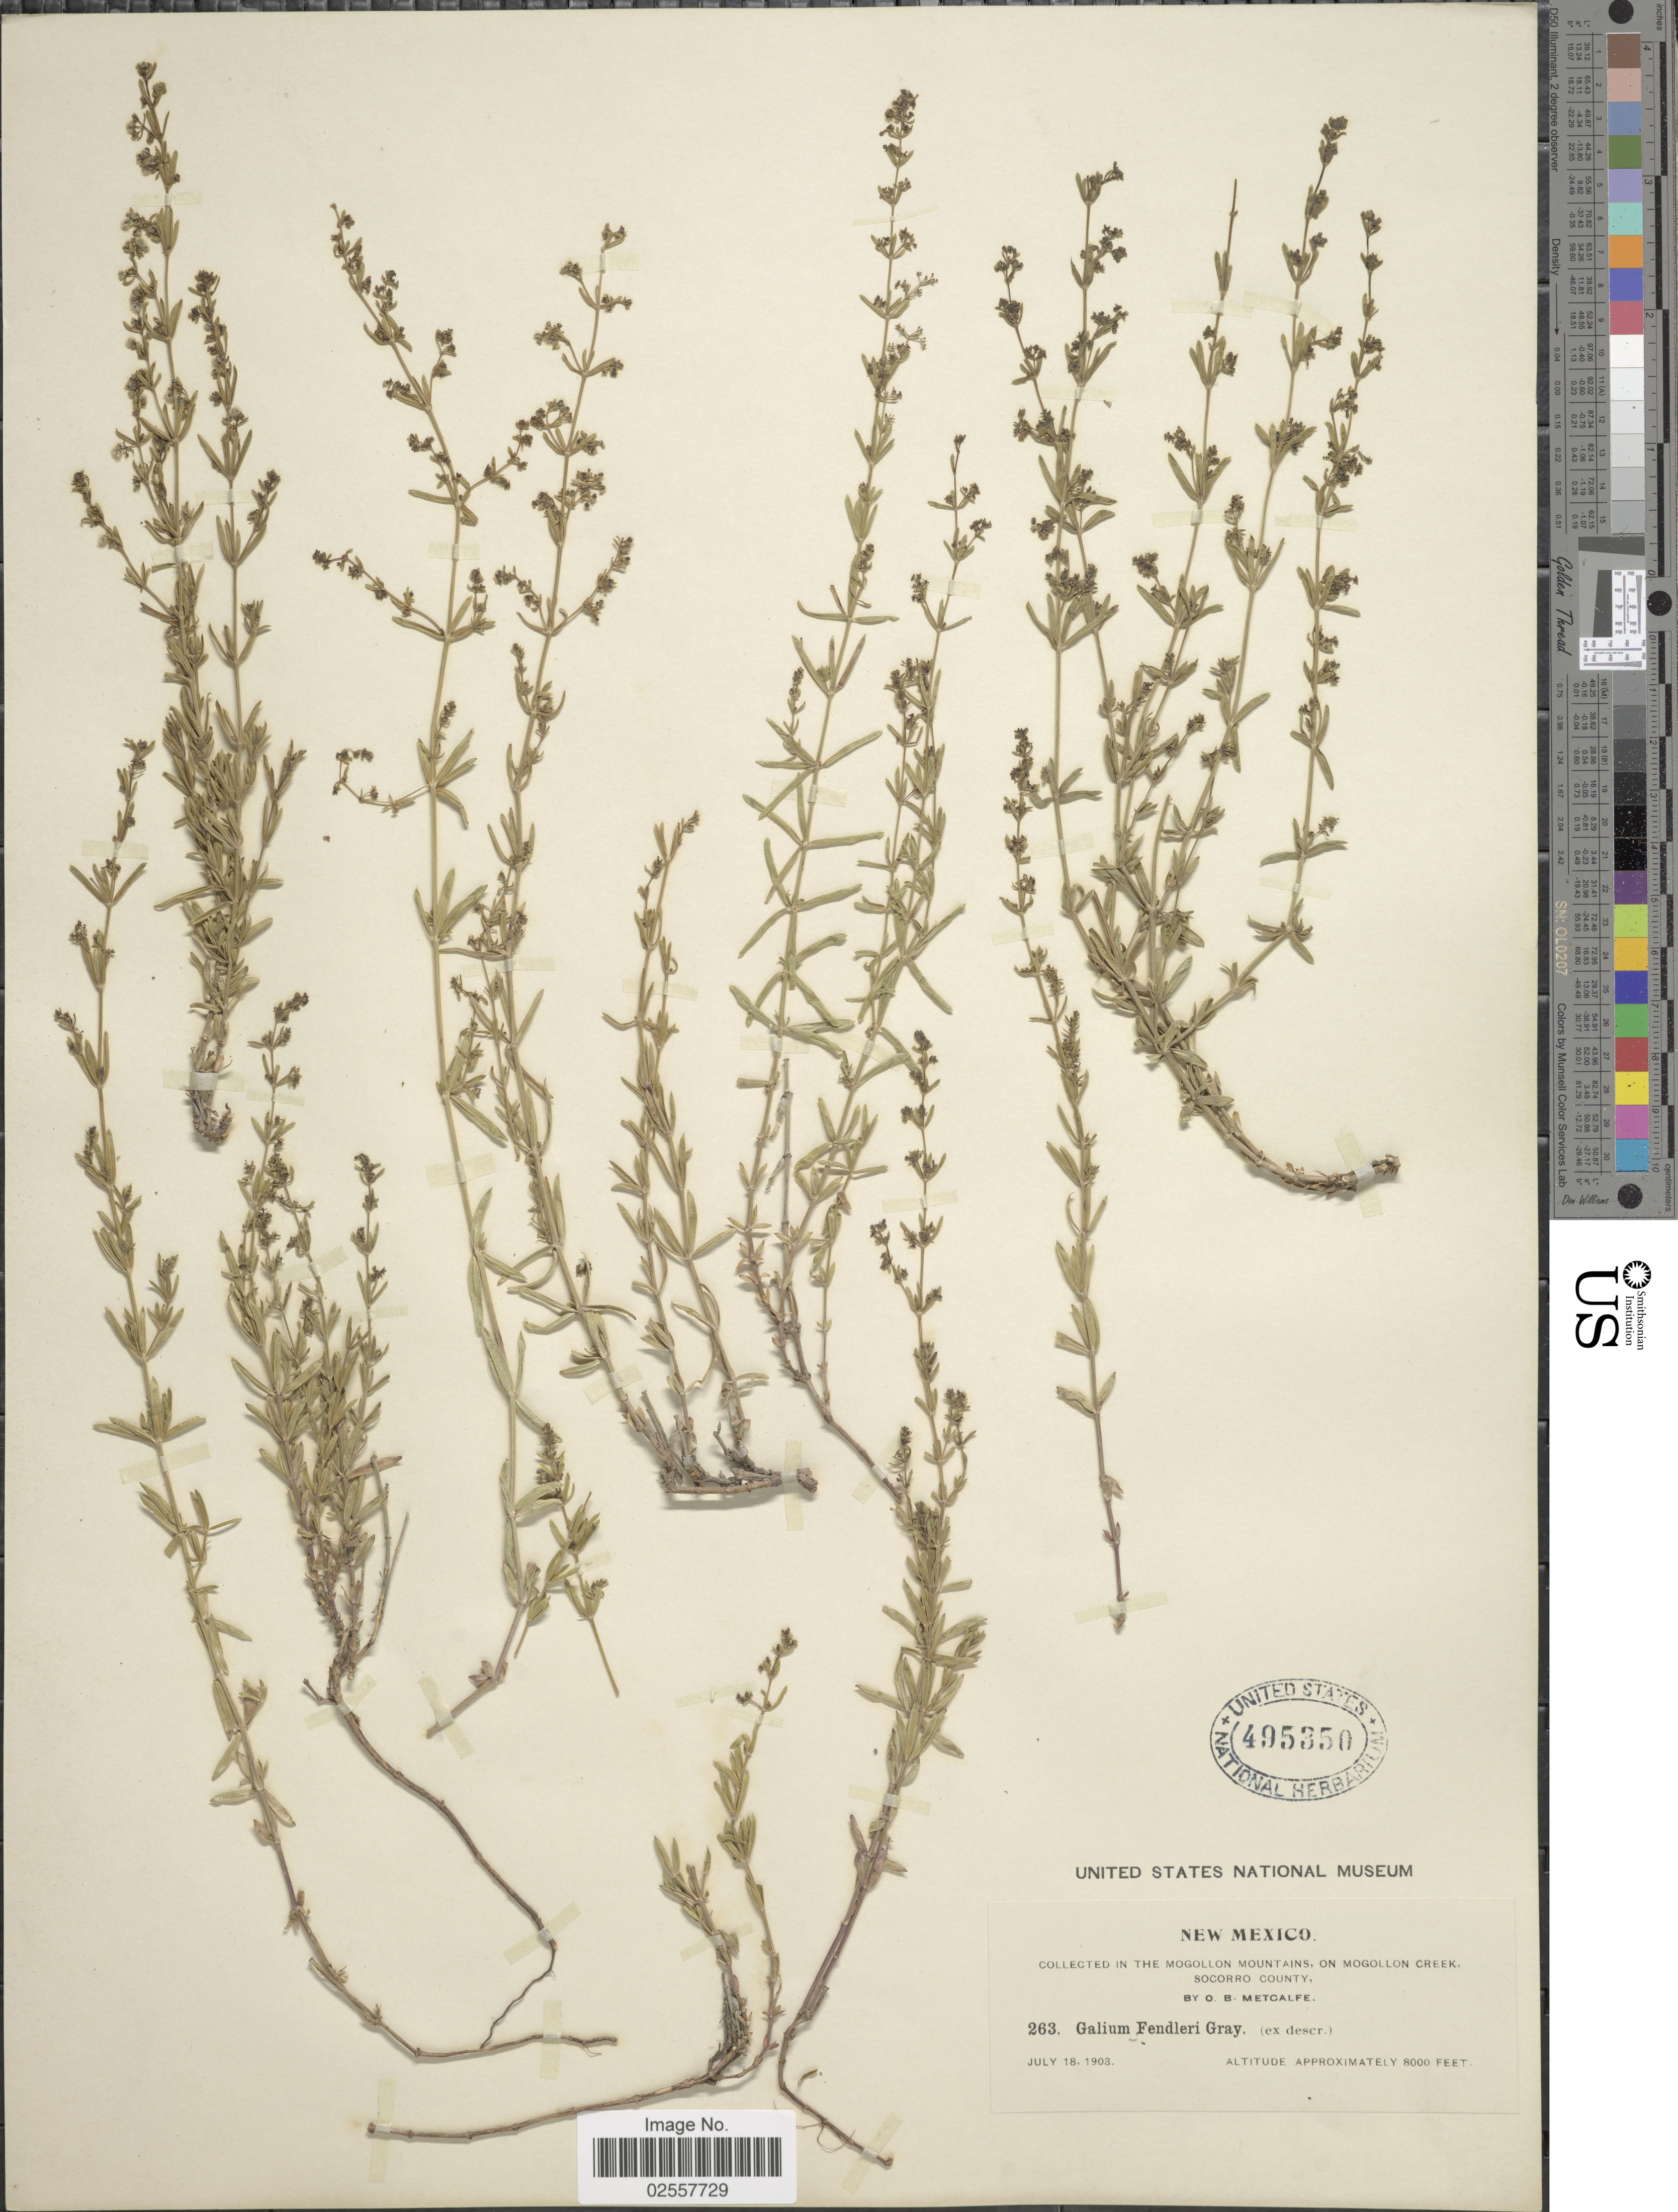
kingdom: Plantae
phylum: Tracheophyta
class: Magnoliopsida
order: Gentianales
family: Rubiaceae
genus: Galium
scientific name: Galium fendleri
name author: A. Gray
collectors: O. B. Metcalfe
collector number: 263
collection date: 1903-07-18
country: United States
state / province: New Mexico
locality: Mogollon Mountains, on Mogollon Creek, Socorro County.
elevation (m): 2438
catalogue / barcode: US 495350